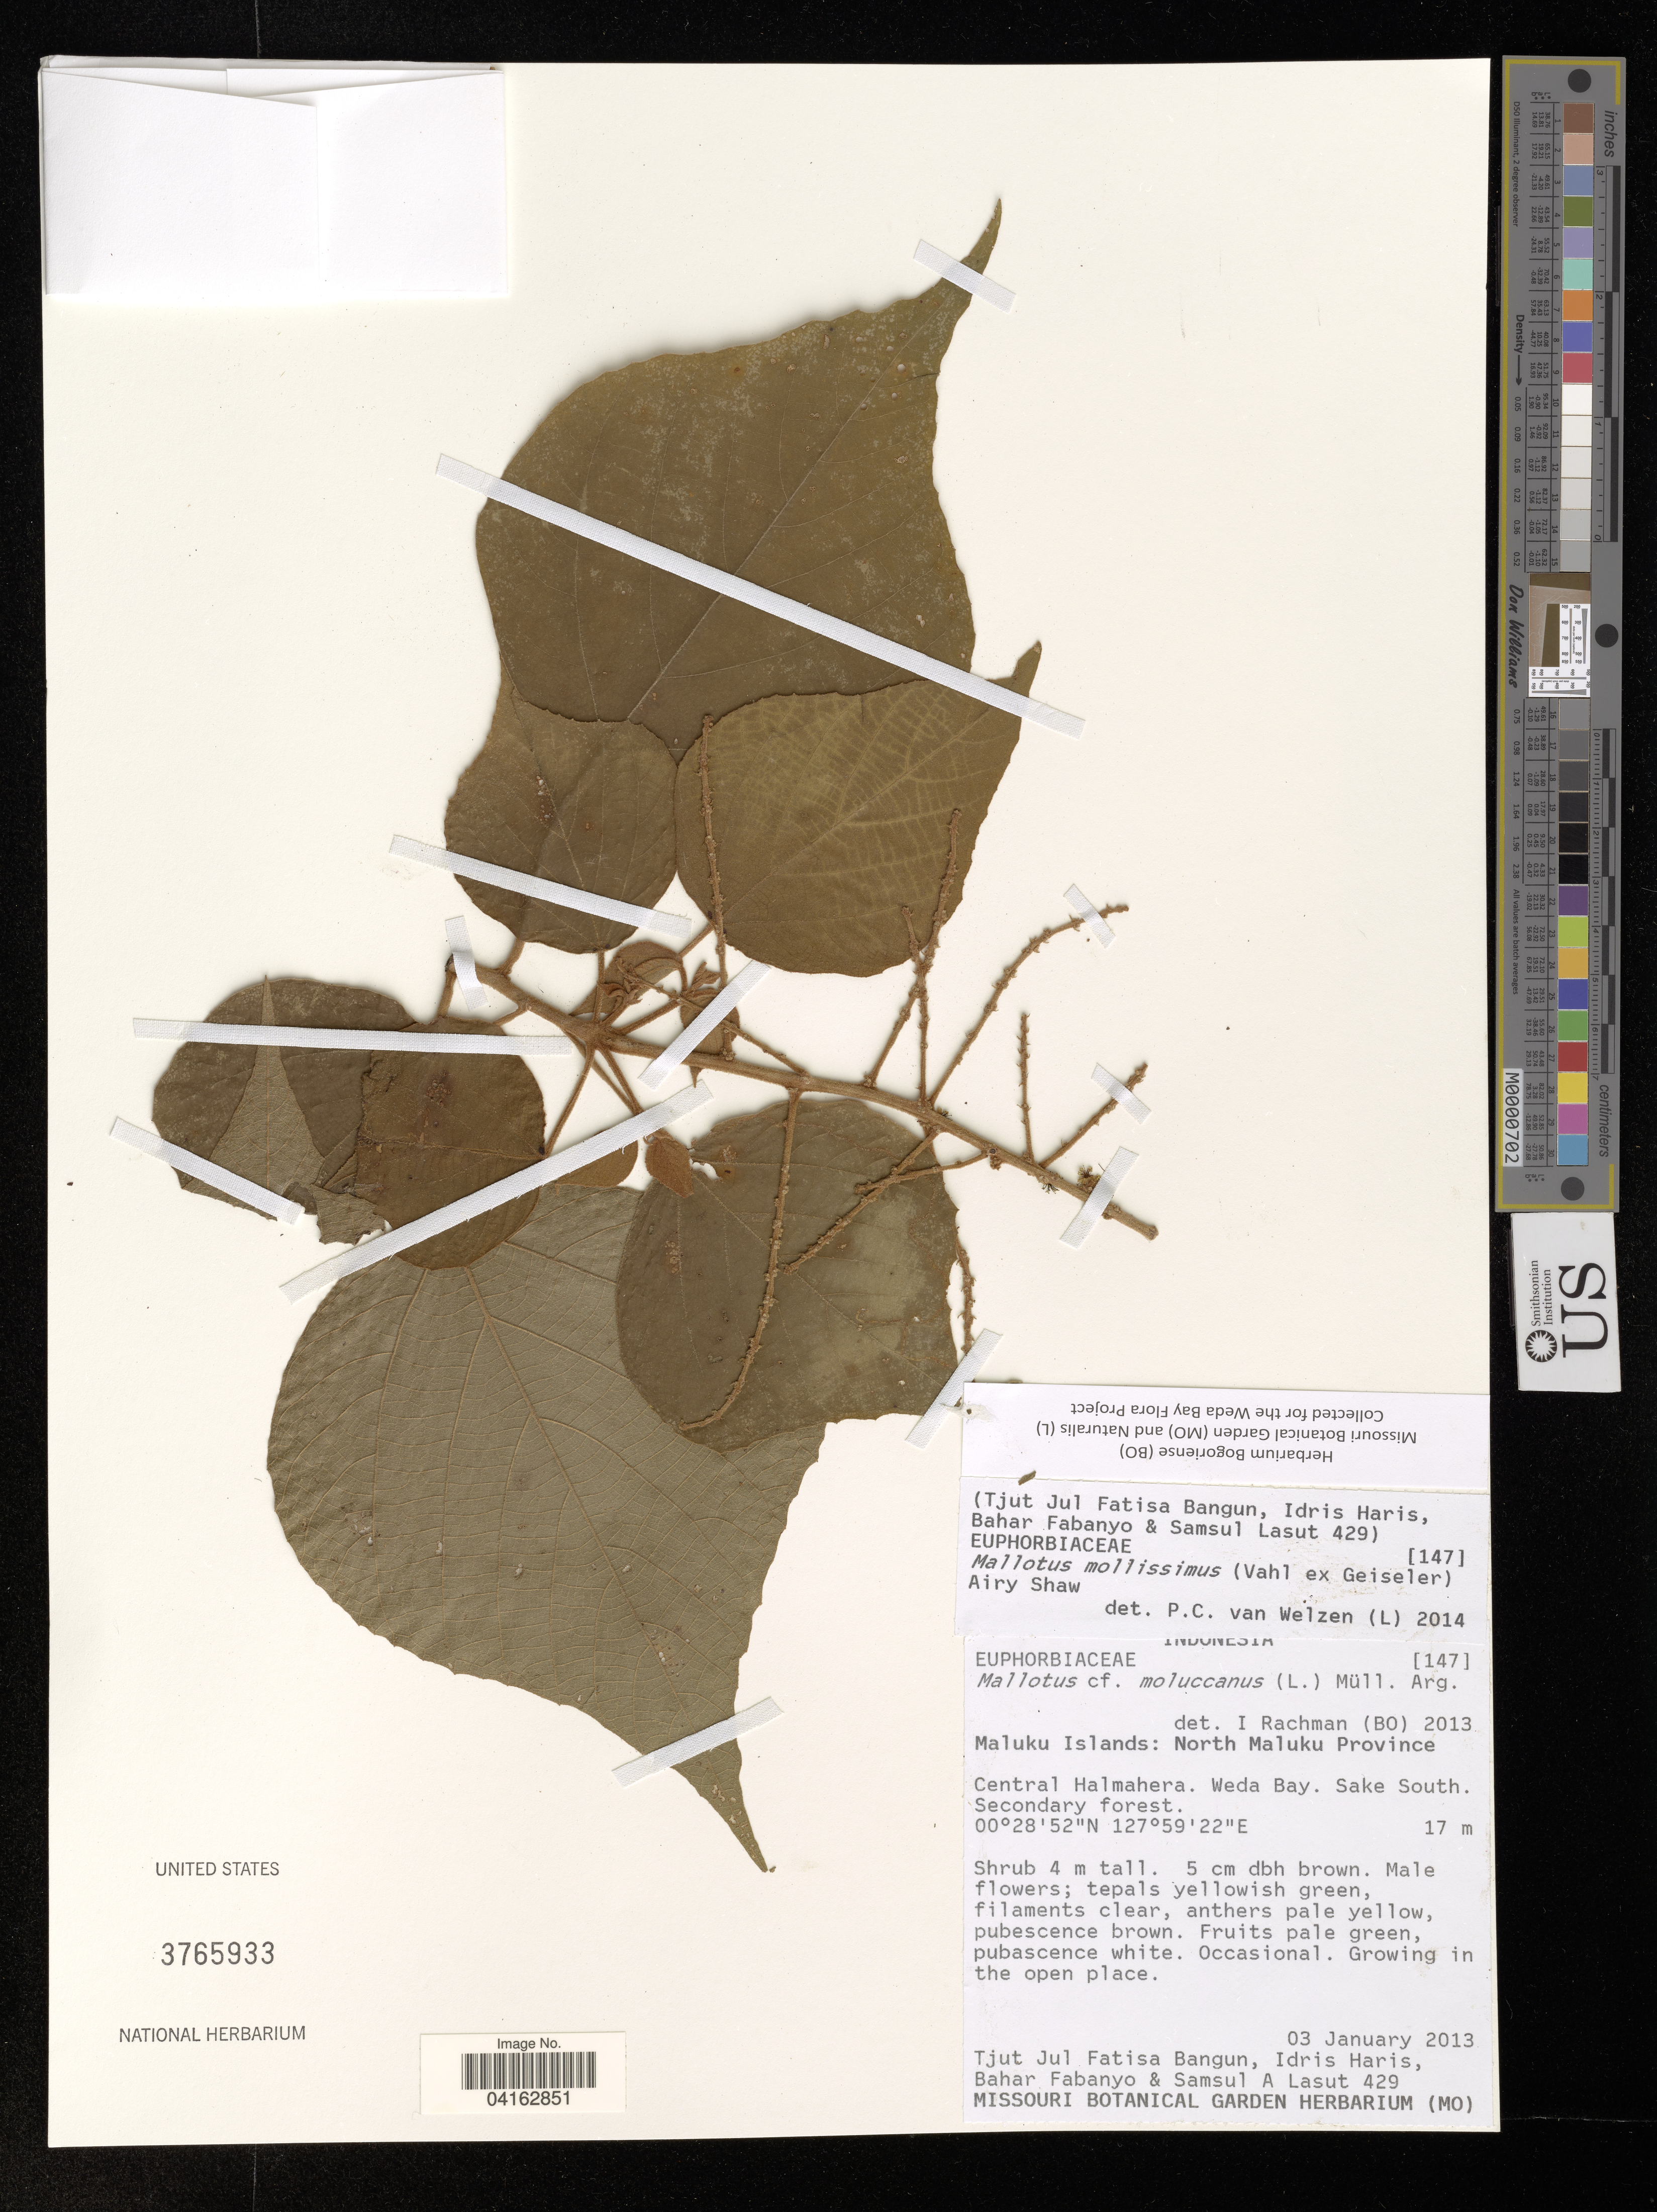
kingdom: Plantae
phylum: Tracheophyta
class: Magnoliopsida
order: Malpighiales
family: Euphorbiaceae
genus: Mallotus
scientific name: Mallotus mollissimus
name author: (Geiseler) Airy Shaw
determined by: Welzen, P. C. van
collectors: T. Bangun, I. Haris, B. Fabanyo & S. Lasut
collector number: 429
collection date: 2013-01-03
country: Indonesia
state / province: Maluku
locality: Maluku Islands: North Maluku Province. Central Halmahera. Weda Bay. Sake South.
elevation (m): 17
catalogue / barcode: US 3765933